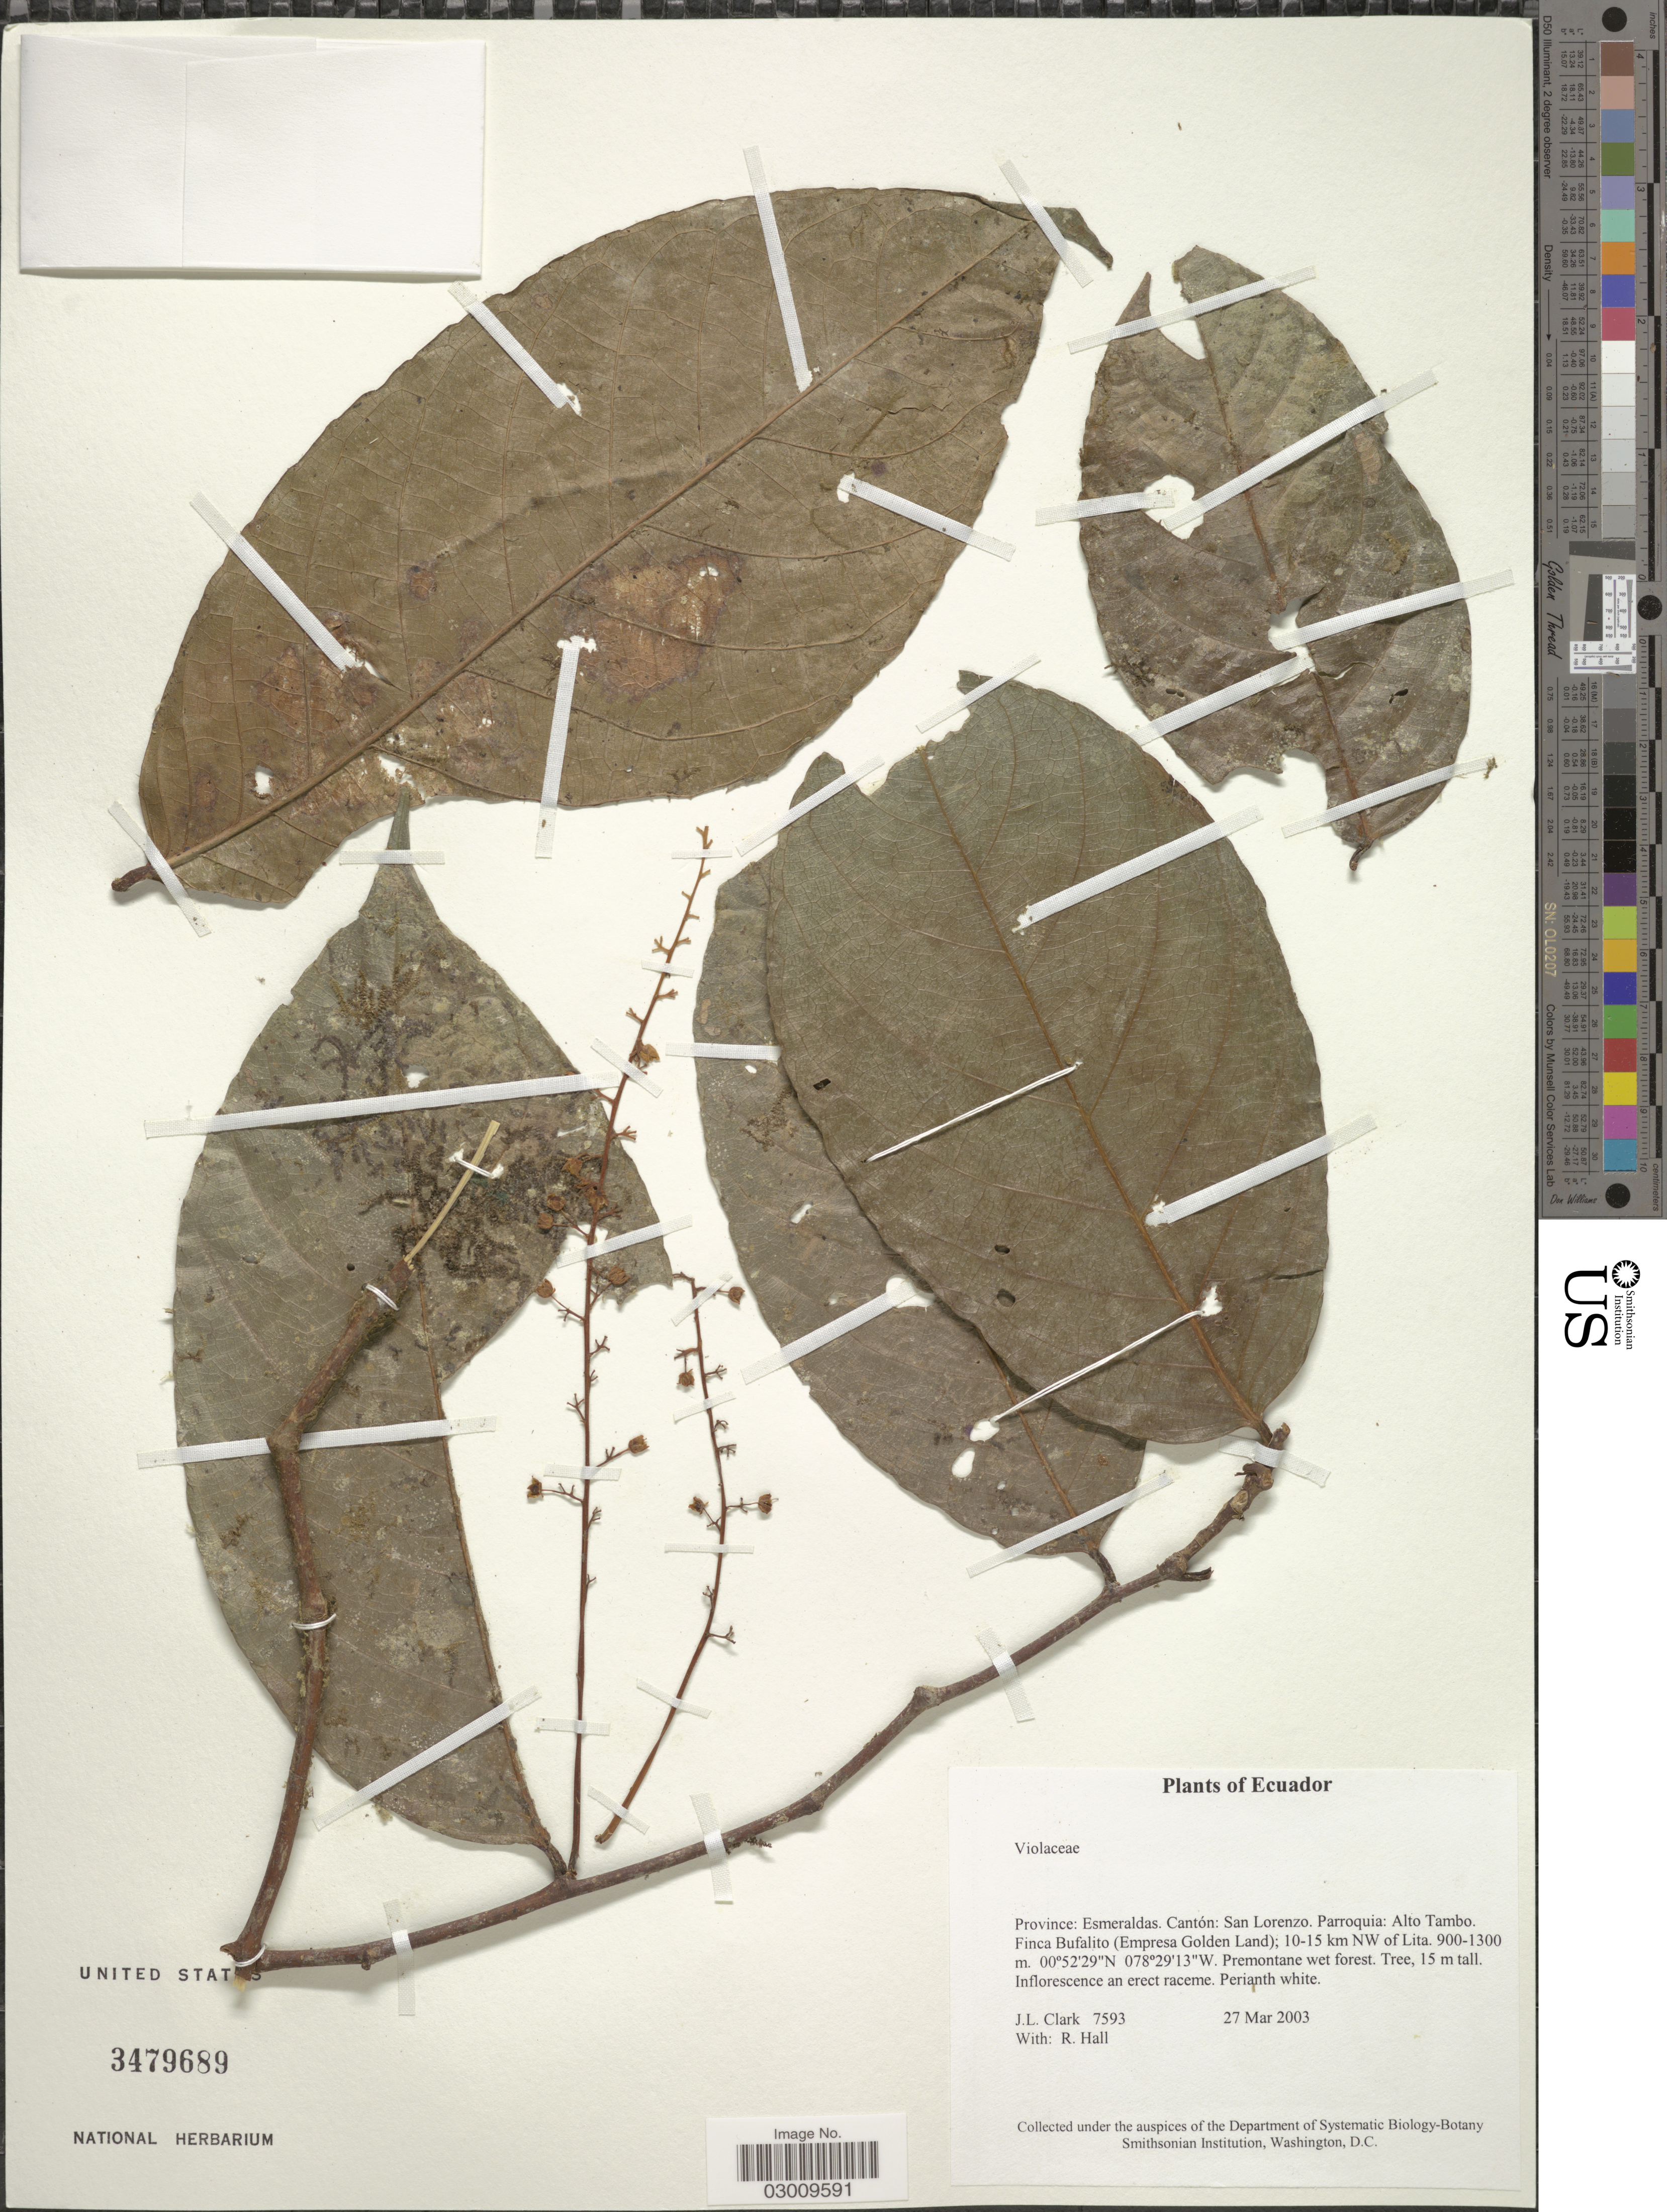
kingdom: Plantae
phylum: Tracheophyta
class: Magnoliopsida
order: Malpighiales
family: Violaceae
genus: Bribria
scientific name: Bribria apiculata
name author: (Hekking) Wahlert & H.E. Ballard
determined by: Hoyos-Gomez, S. E.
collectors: J. L. Clark & R. Hall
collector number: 7593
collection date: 2003-03-27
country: Ecuador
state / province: Esmeraldas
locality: Cantón: San Lorenzo. Parroquia: Alto Tambo. Finca Bufalito (Empresa Golden Land); 10-15 km NW of Lita.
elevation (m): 900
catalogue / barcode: US 3479689